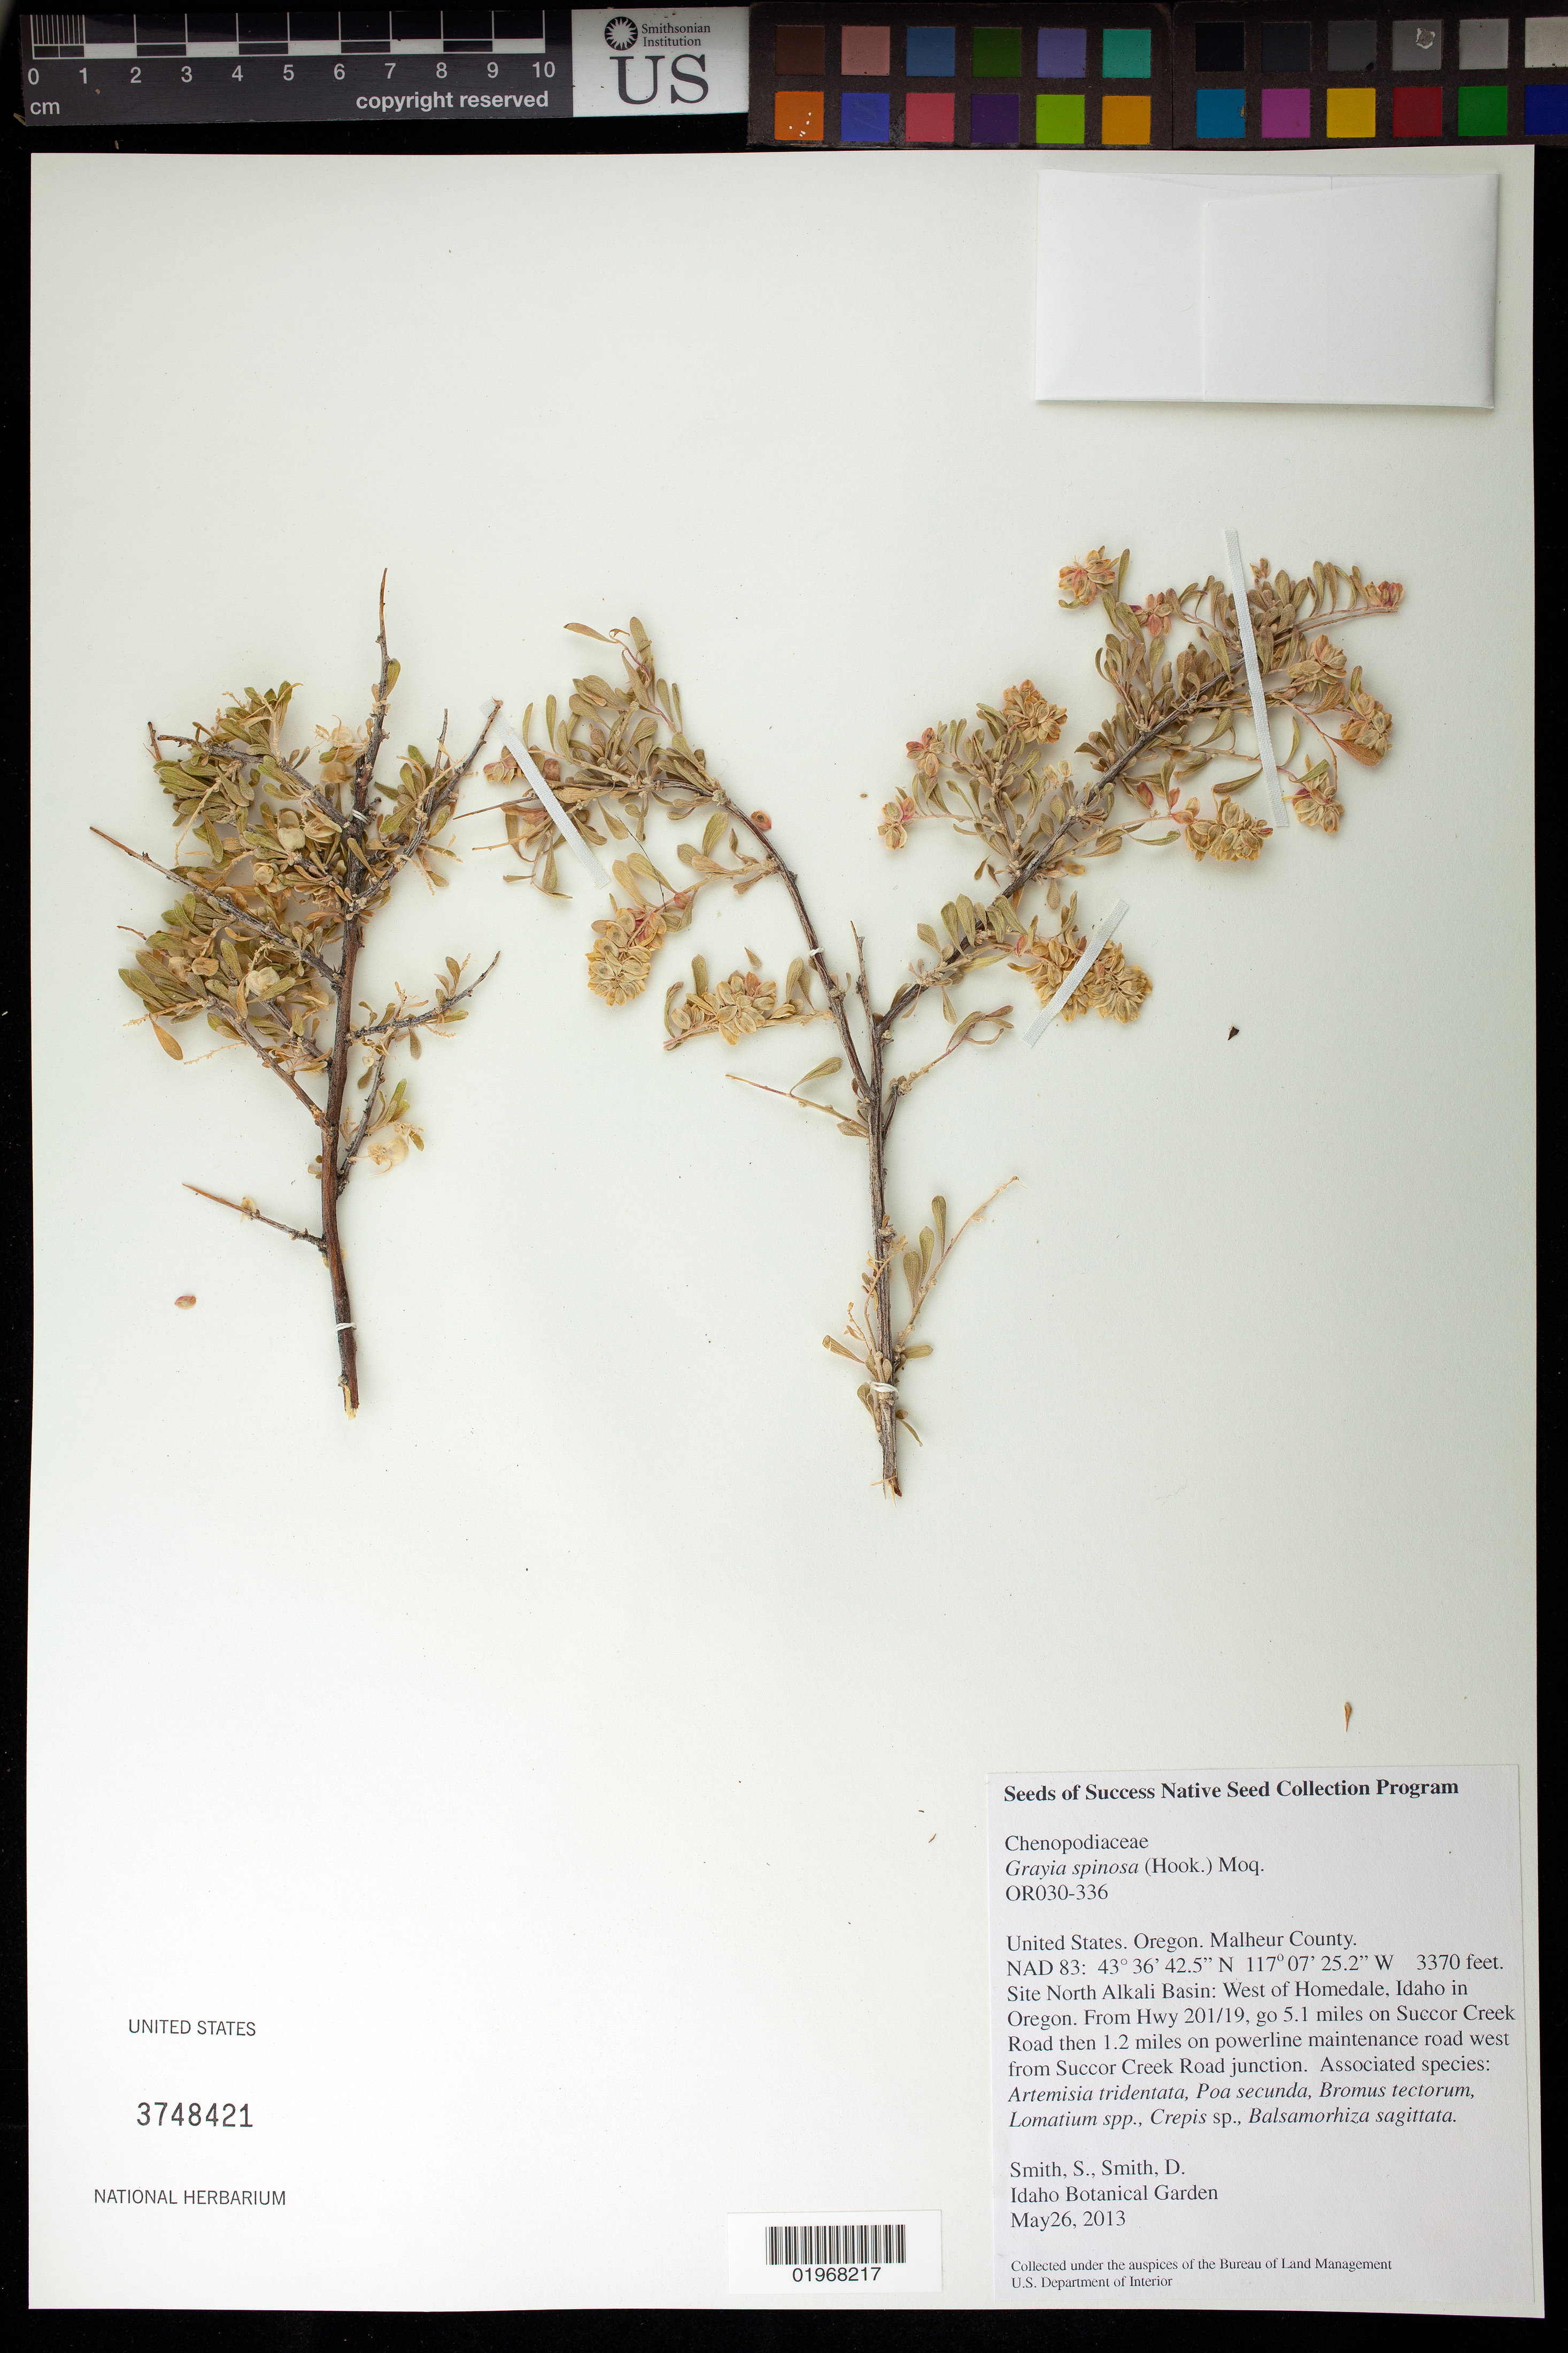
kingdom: Plantae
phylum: Tracheophyta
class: Magnoliopsida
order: Caryophyllales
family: Amaranthaceae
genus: Grayia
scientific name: Grayia spinosa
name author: (Hook.) Moq.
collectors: S. Smith & D. Smith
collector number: OR030-336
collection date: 2013-05-26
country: United States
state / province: Oregon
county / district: Malheur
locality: North Alkali Basin. West of Homedale, W from Succor Creek Road jct.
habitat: With Artemisia tridentata, Poa secunda, Bromus tectorum, ect.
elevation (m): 1027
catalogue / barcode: US 3748421